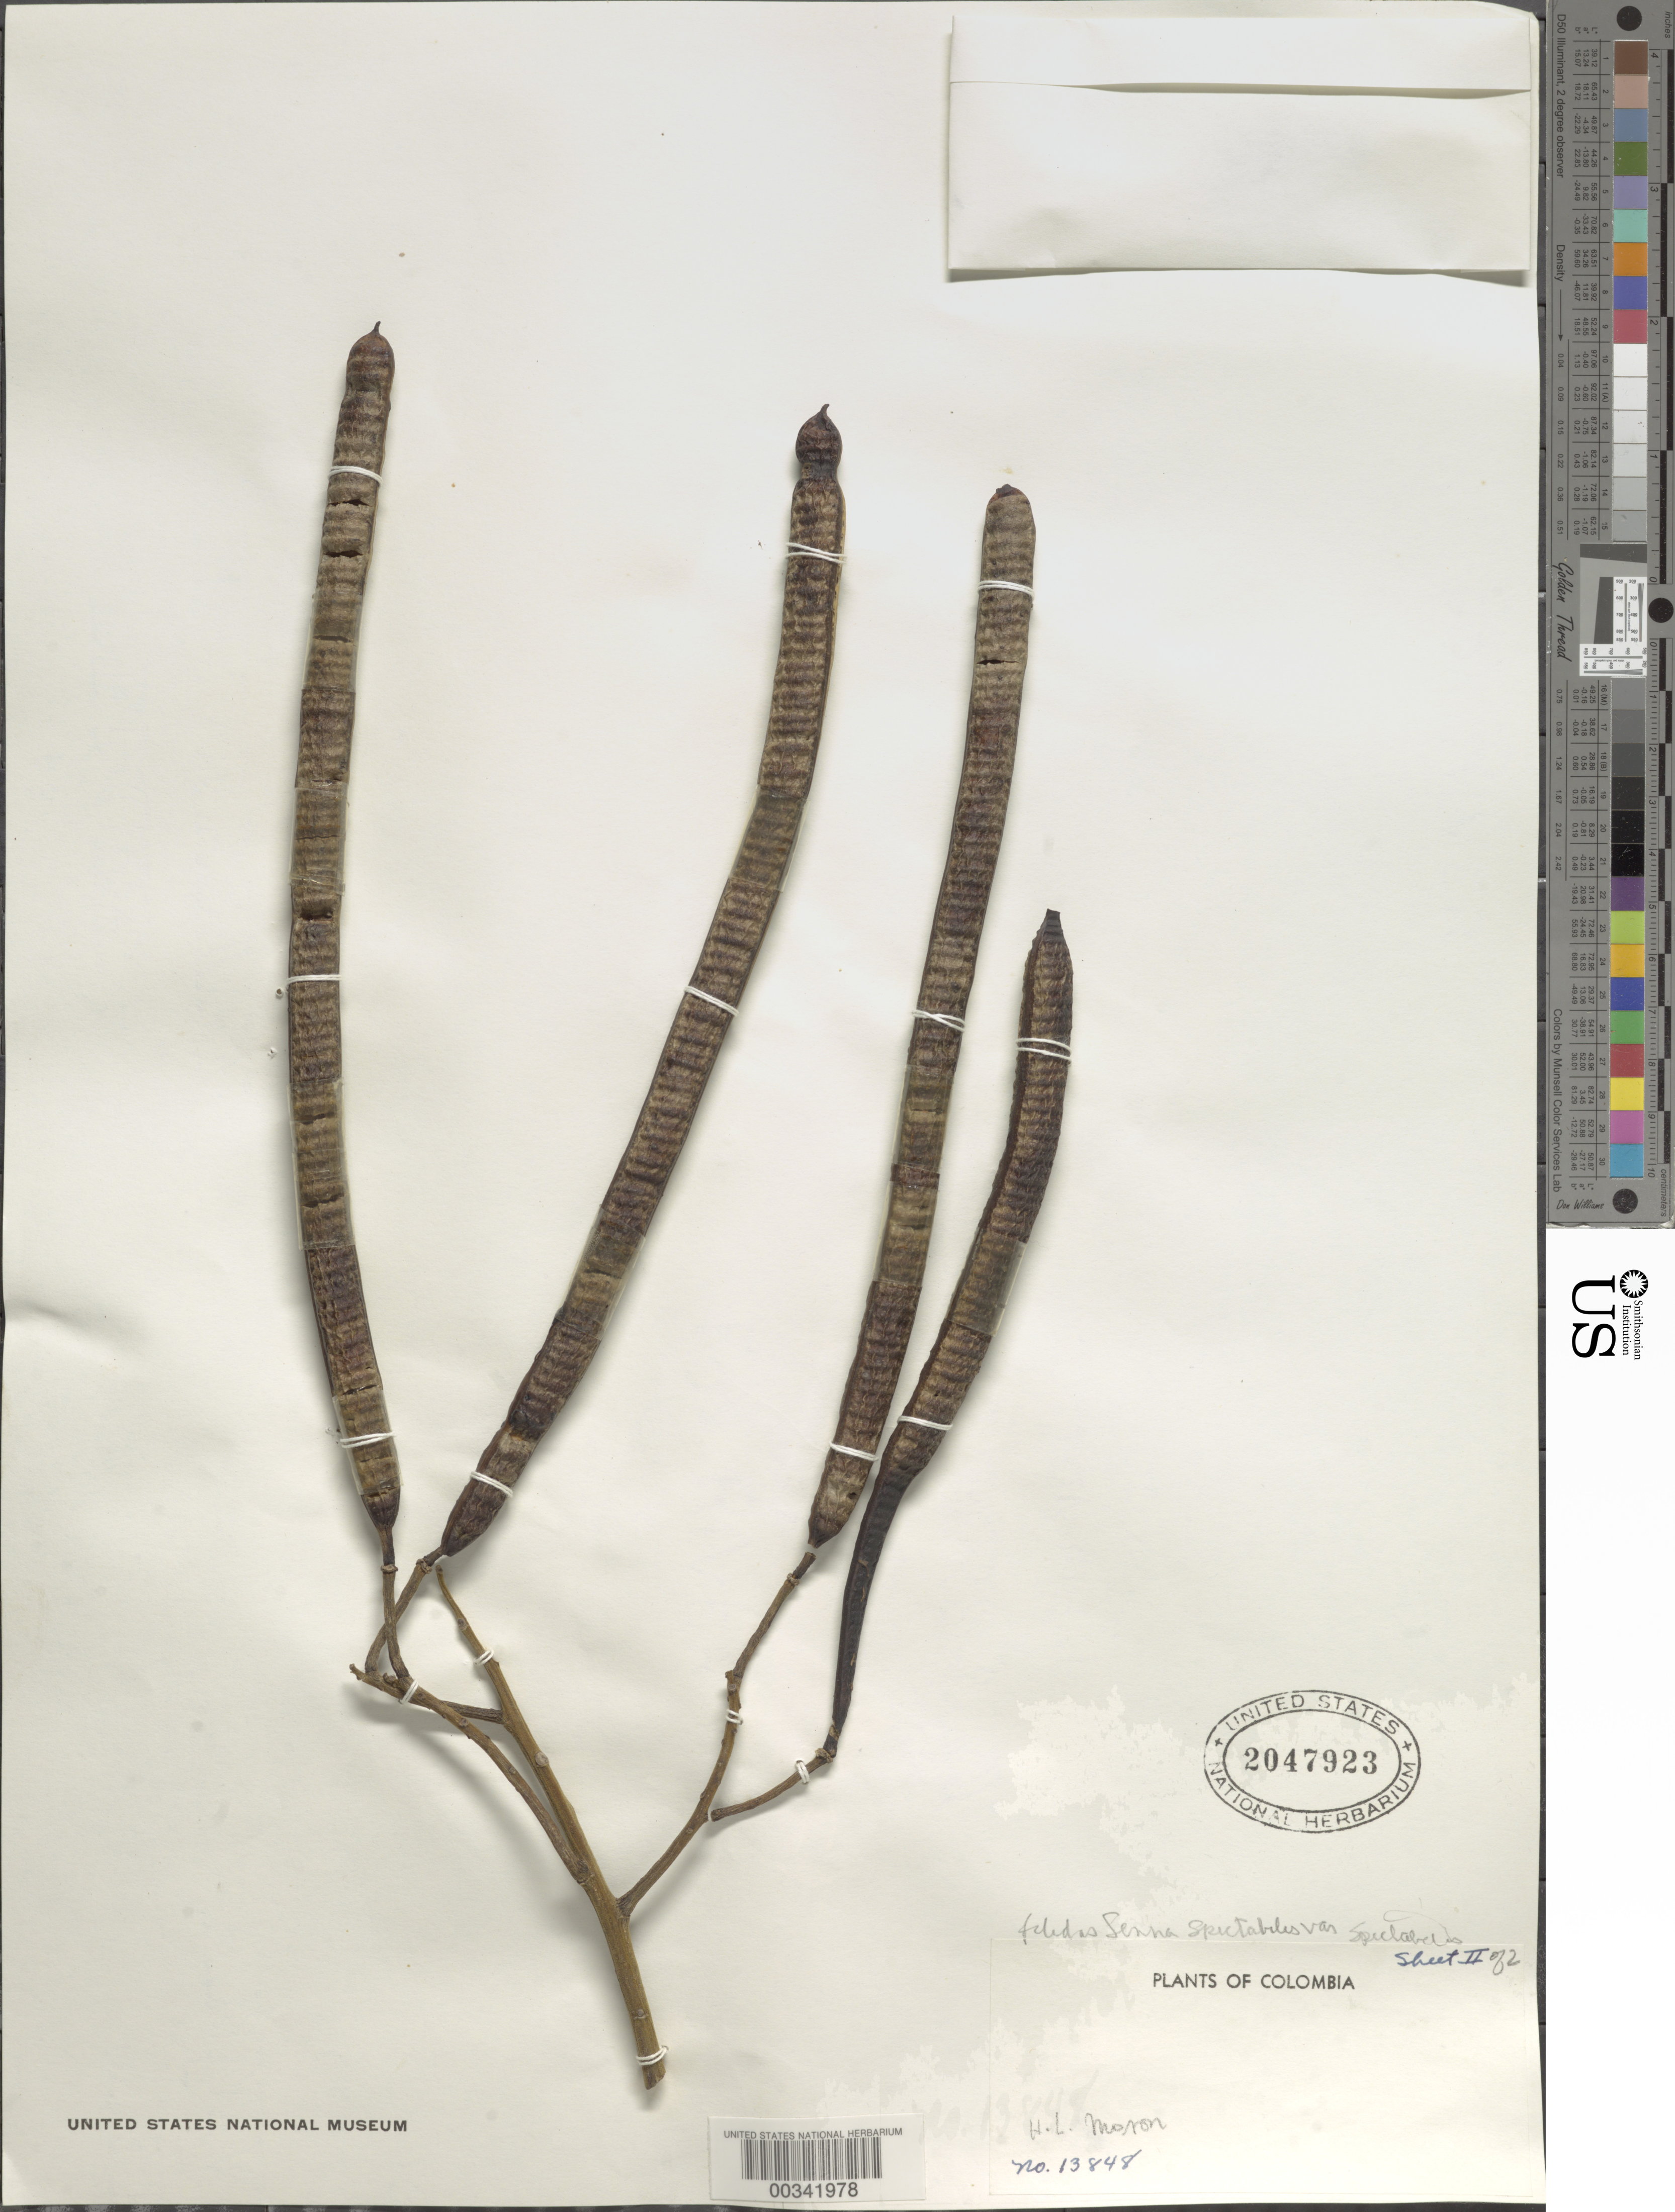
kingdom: Plantae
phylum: Tracheophyta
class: Magnoliopsida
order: Fabales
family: Fabaceae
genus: Senna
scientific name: Senna spectabilis var. spectabilis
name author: (DC.) H.S. Irwin & Barneby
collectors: H. L. Mason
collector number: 13848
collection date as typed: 09 Feb 1949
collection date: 1949-02-09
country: Colombia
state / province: Huila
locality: about 5 km N of Villa Vieja; upper Basin of Río Magdalena.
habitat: Dissected plateau ("badlands")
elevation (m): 500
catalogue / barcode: US 2047923